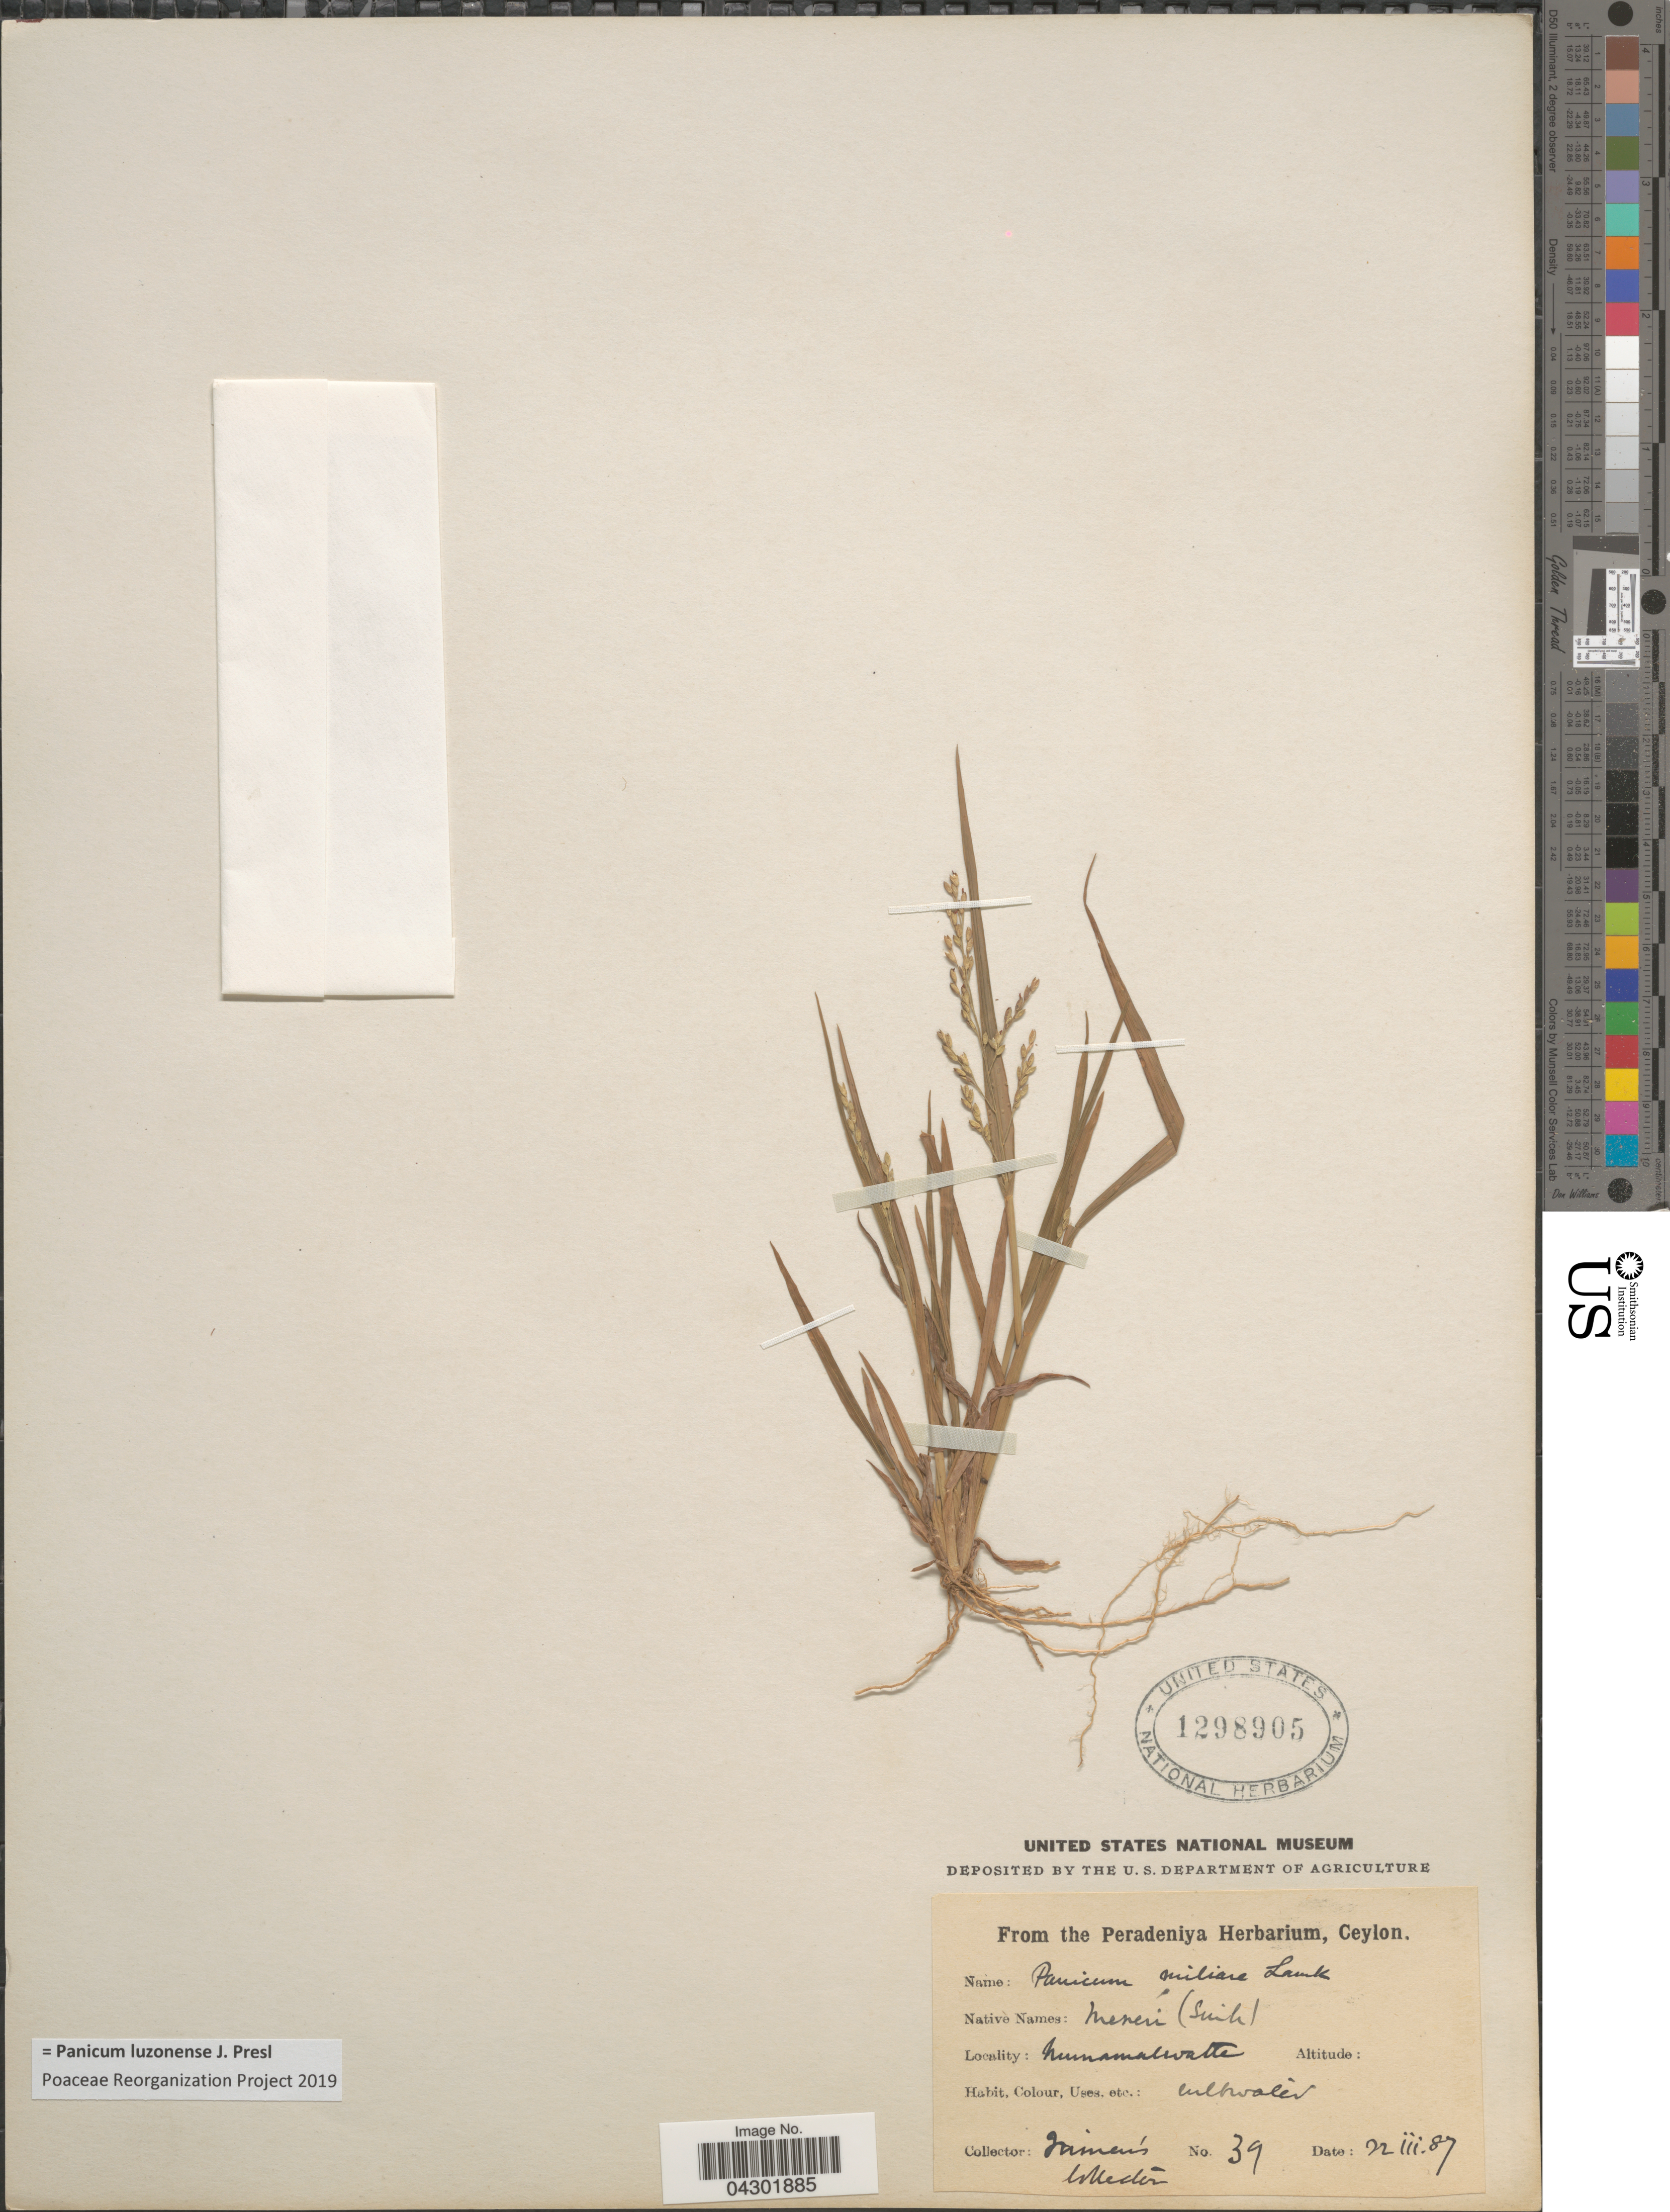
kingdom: Plantae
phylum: Tracheophyta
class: Liliopsida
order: Poales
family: Poaceae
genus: Panicum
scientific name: Panicum luzonense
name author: J. Presl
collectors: Minen's Collector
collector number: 39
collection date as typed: Transcribed d/m/y: 22/3/87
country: Sri Lanka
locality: Ceylon. Munamalwatta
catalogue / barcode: US 1298905